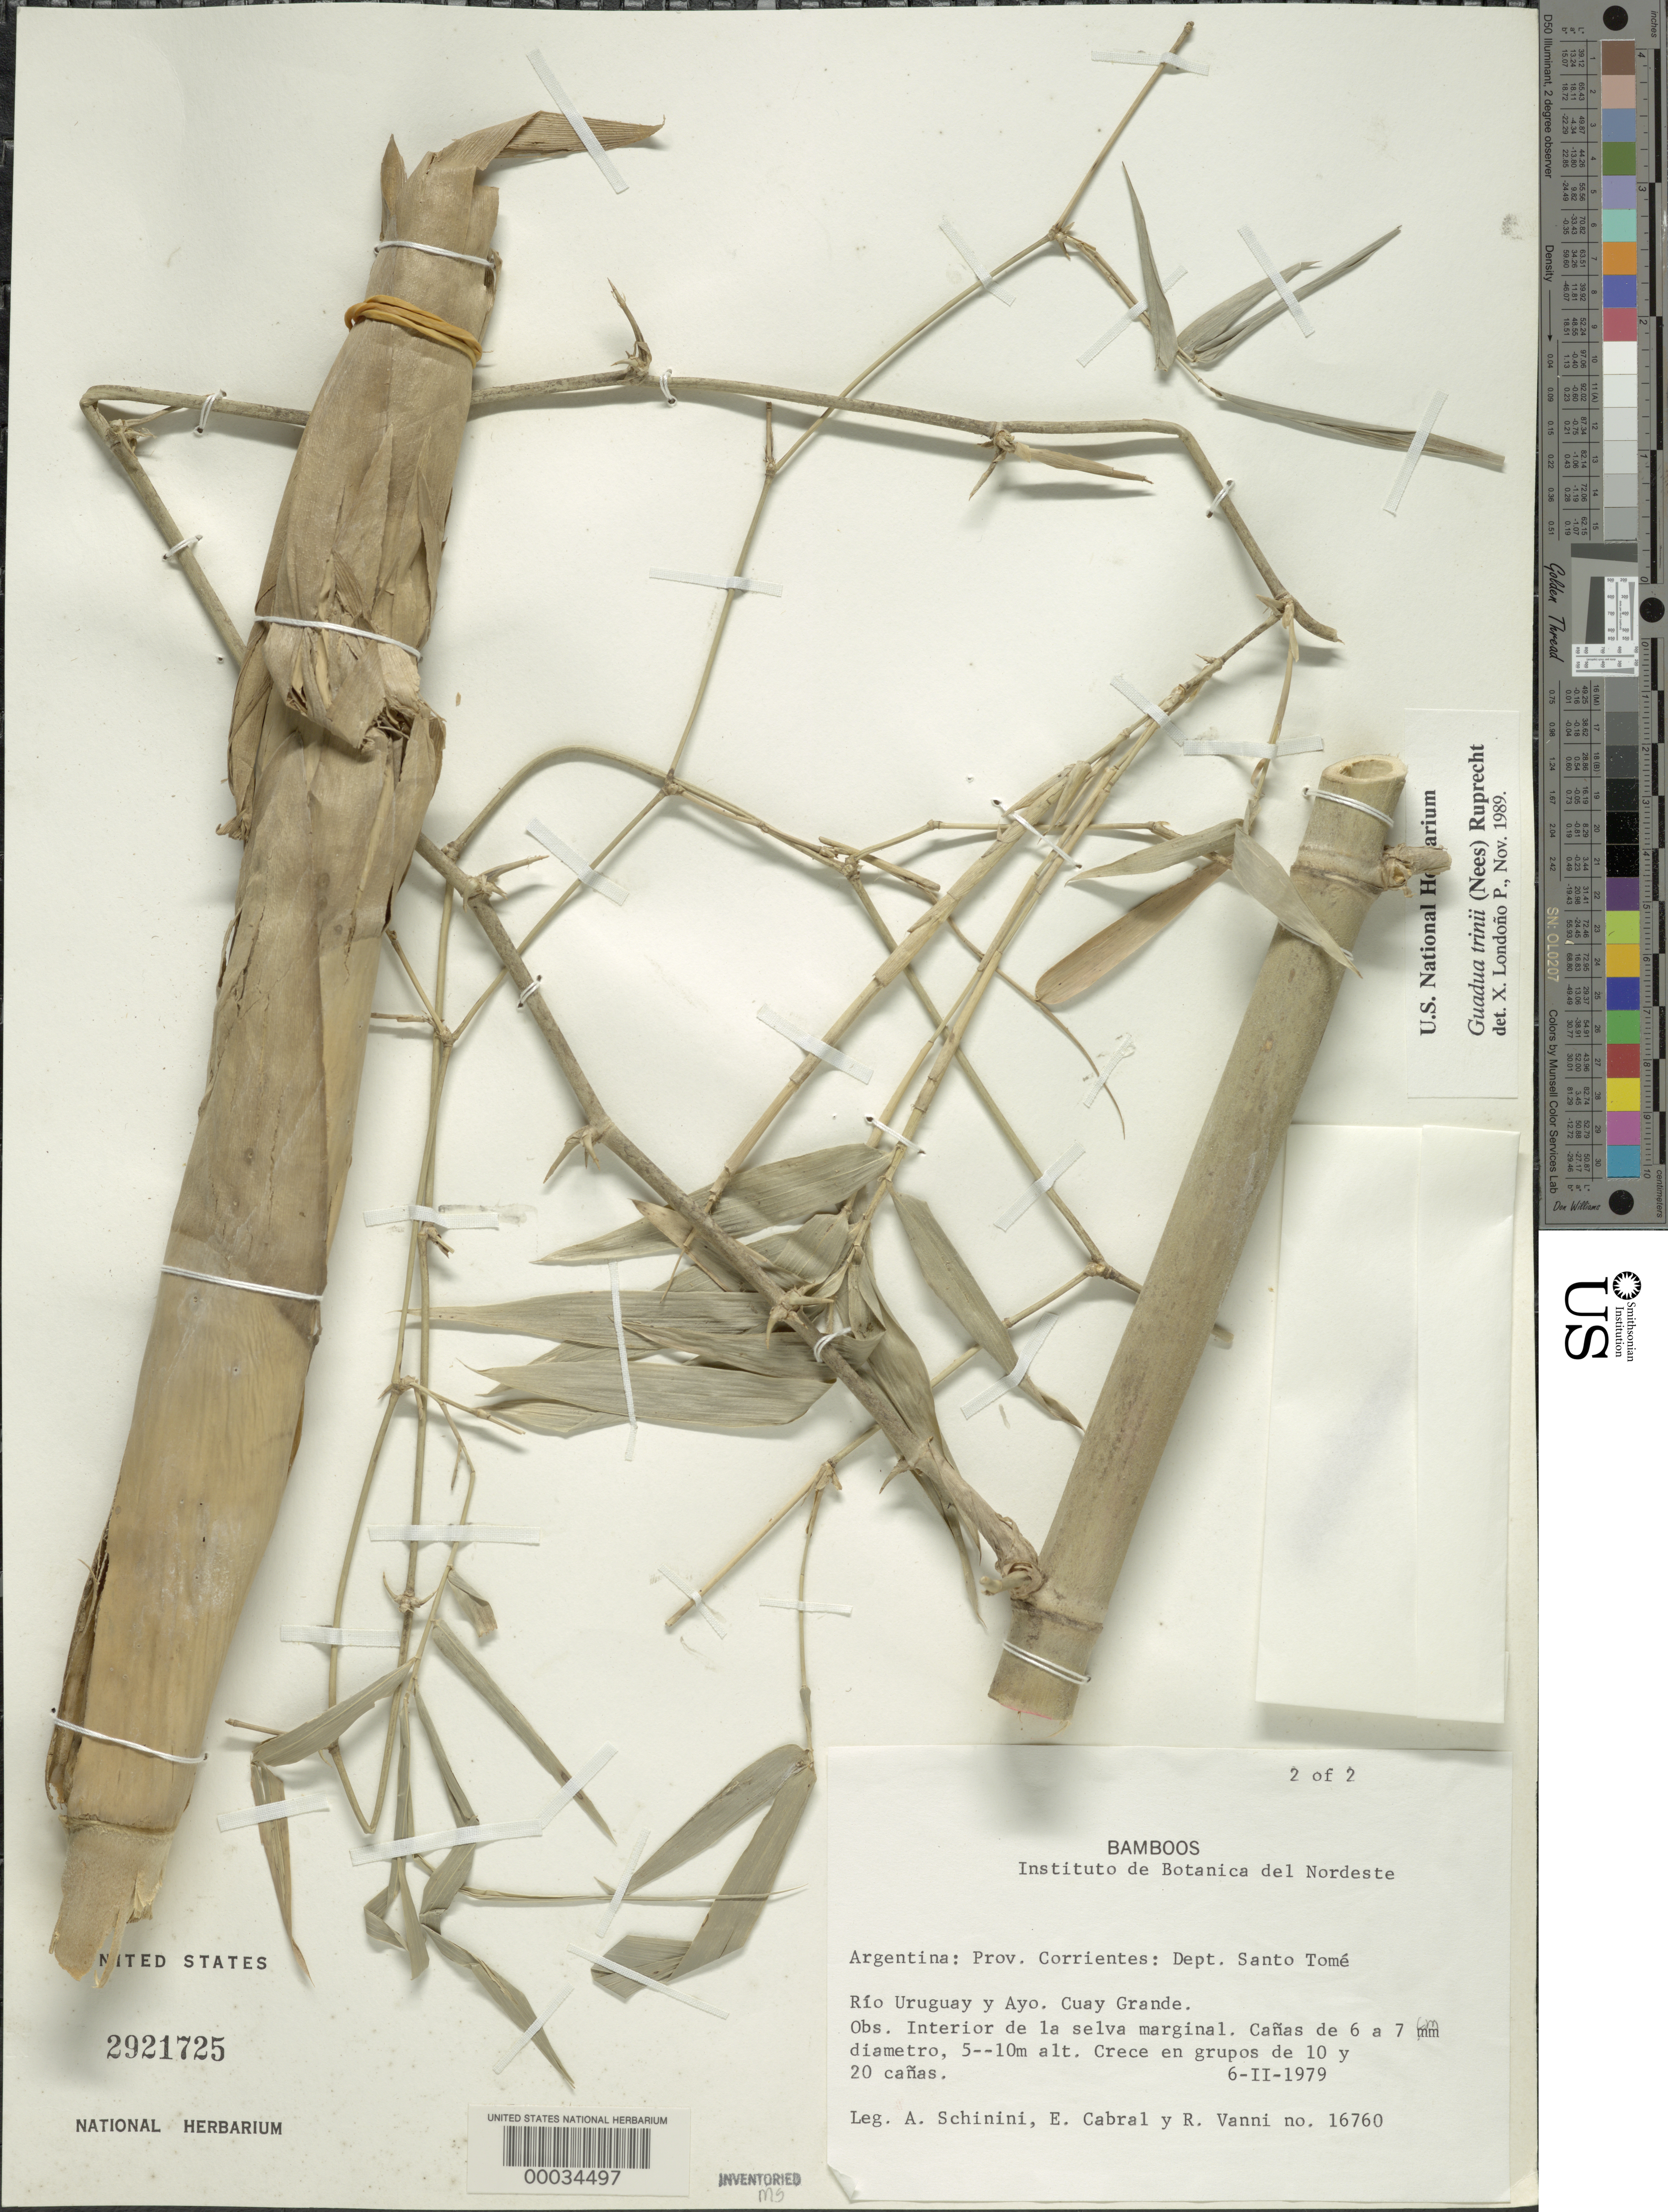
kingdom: Plantae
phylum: Tracheophyta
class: Liliopsida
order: Poales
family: Poaceae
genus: Guadua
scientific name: Guadua trinii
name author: (Nees) Nees ex Rupr.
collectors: A. Schinini, E. Cabral & R. Vanni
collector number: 16760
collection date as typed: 06 Feb 1979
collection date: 1979-02-06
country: Argentina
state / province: Corrientes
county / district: Santo Tomé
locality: Rio Uruguay and Ayo; Cuay Grande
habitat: Interior of forest margin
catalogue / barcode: US 2921725